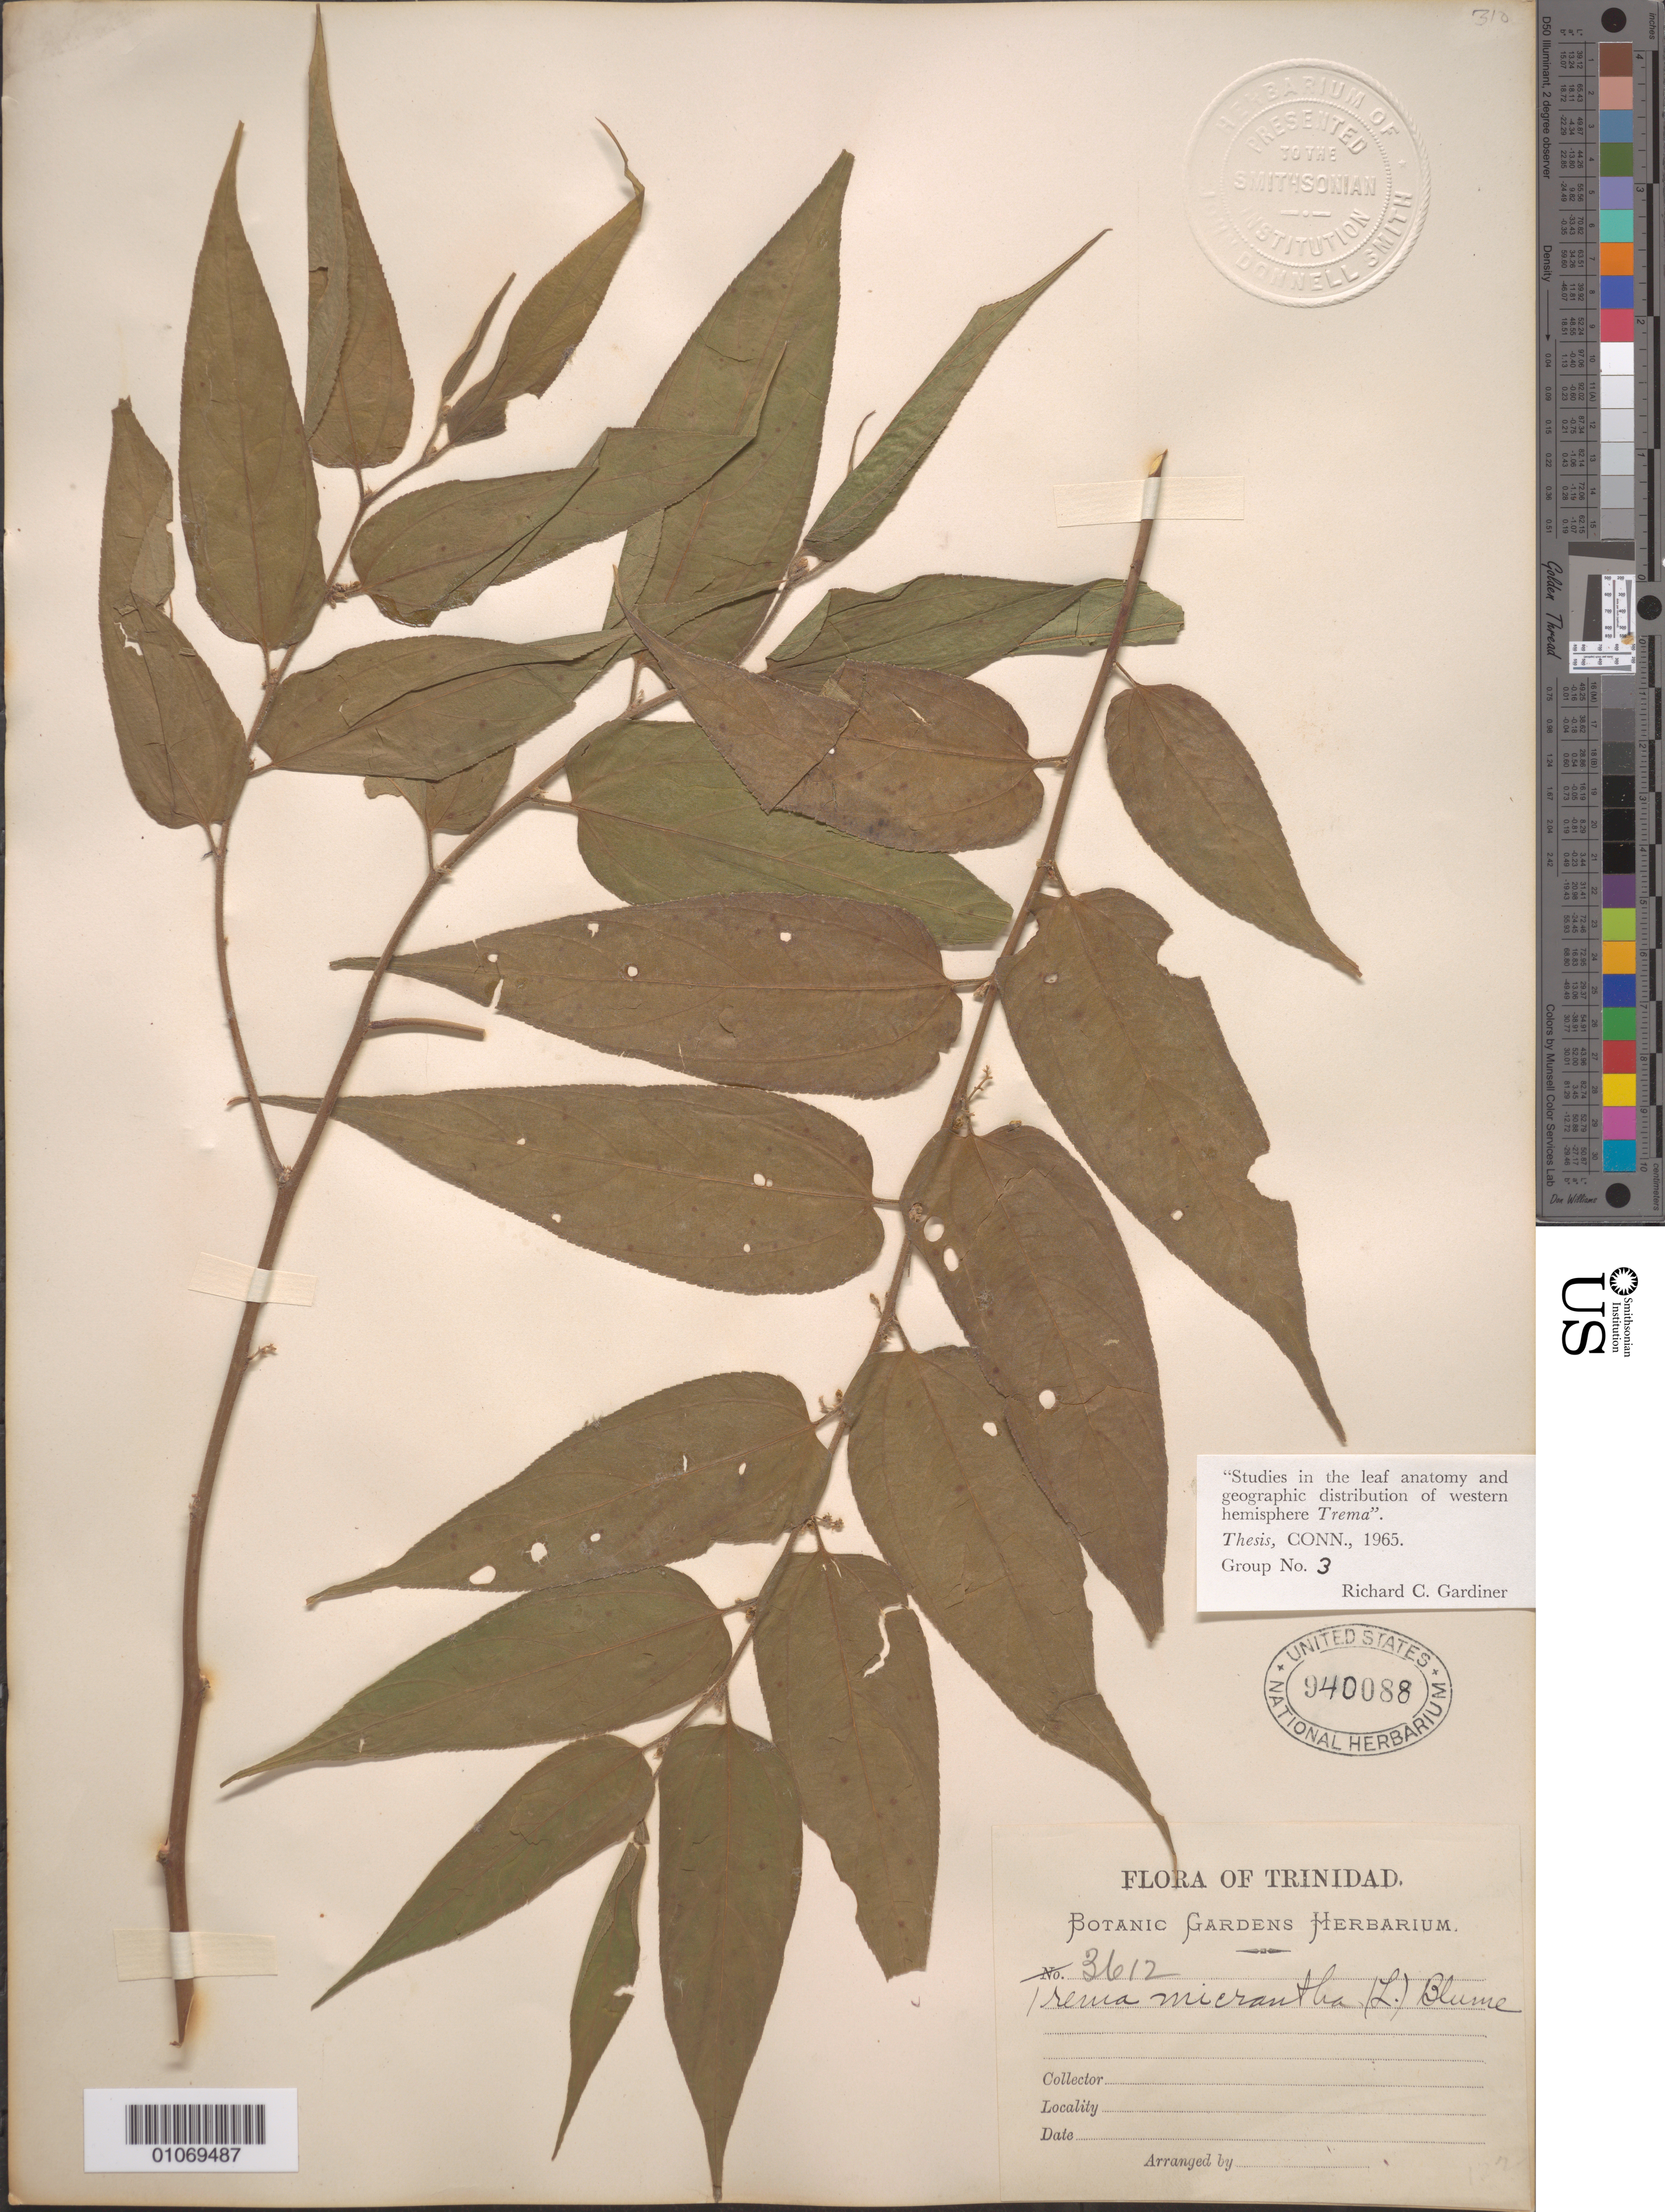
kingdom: Plantae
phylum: Tracheophyta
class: Magnoliopsida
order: Rosales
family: Cannabaceae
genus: Trema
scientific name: Trema micranthum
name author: (L.) Blume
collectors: Botanic Gardens Herbarium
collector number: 3612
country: Trinidad and Tobago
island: Trinidad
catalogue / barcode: US 940088